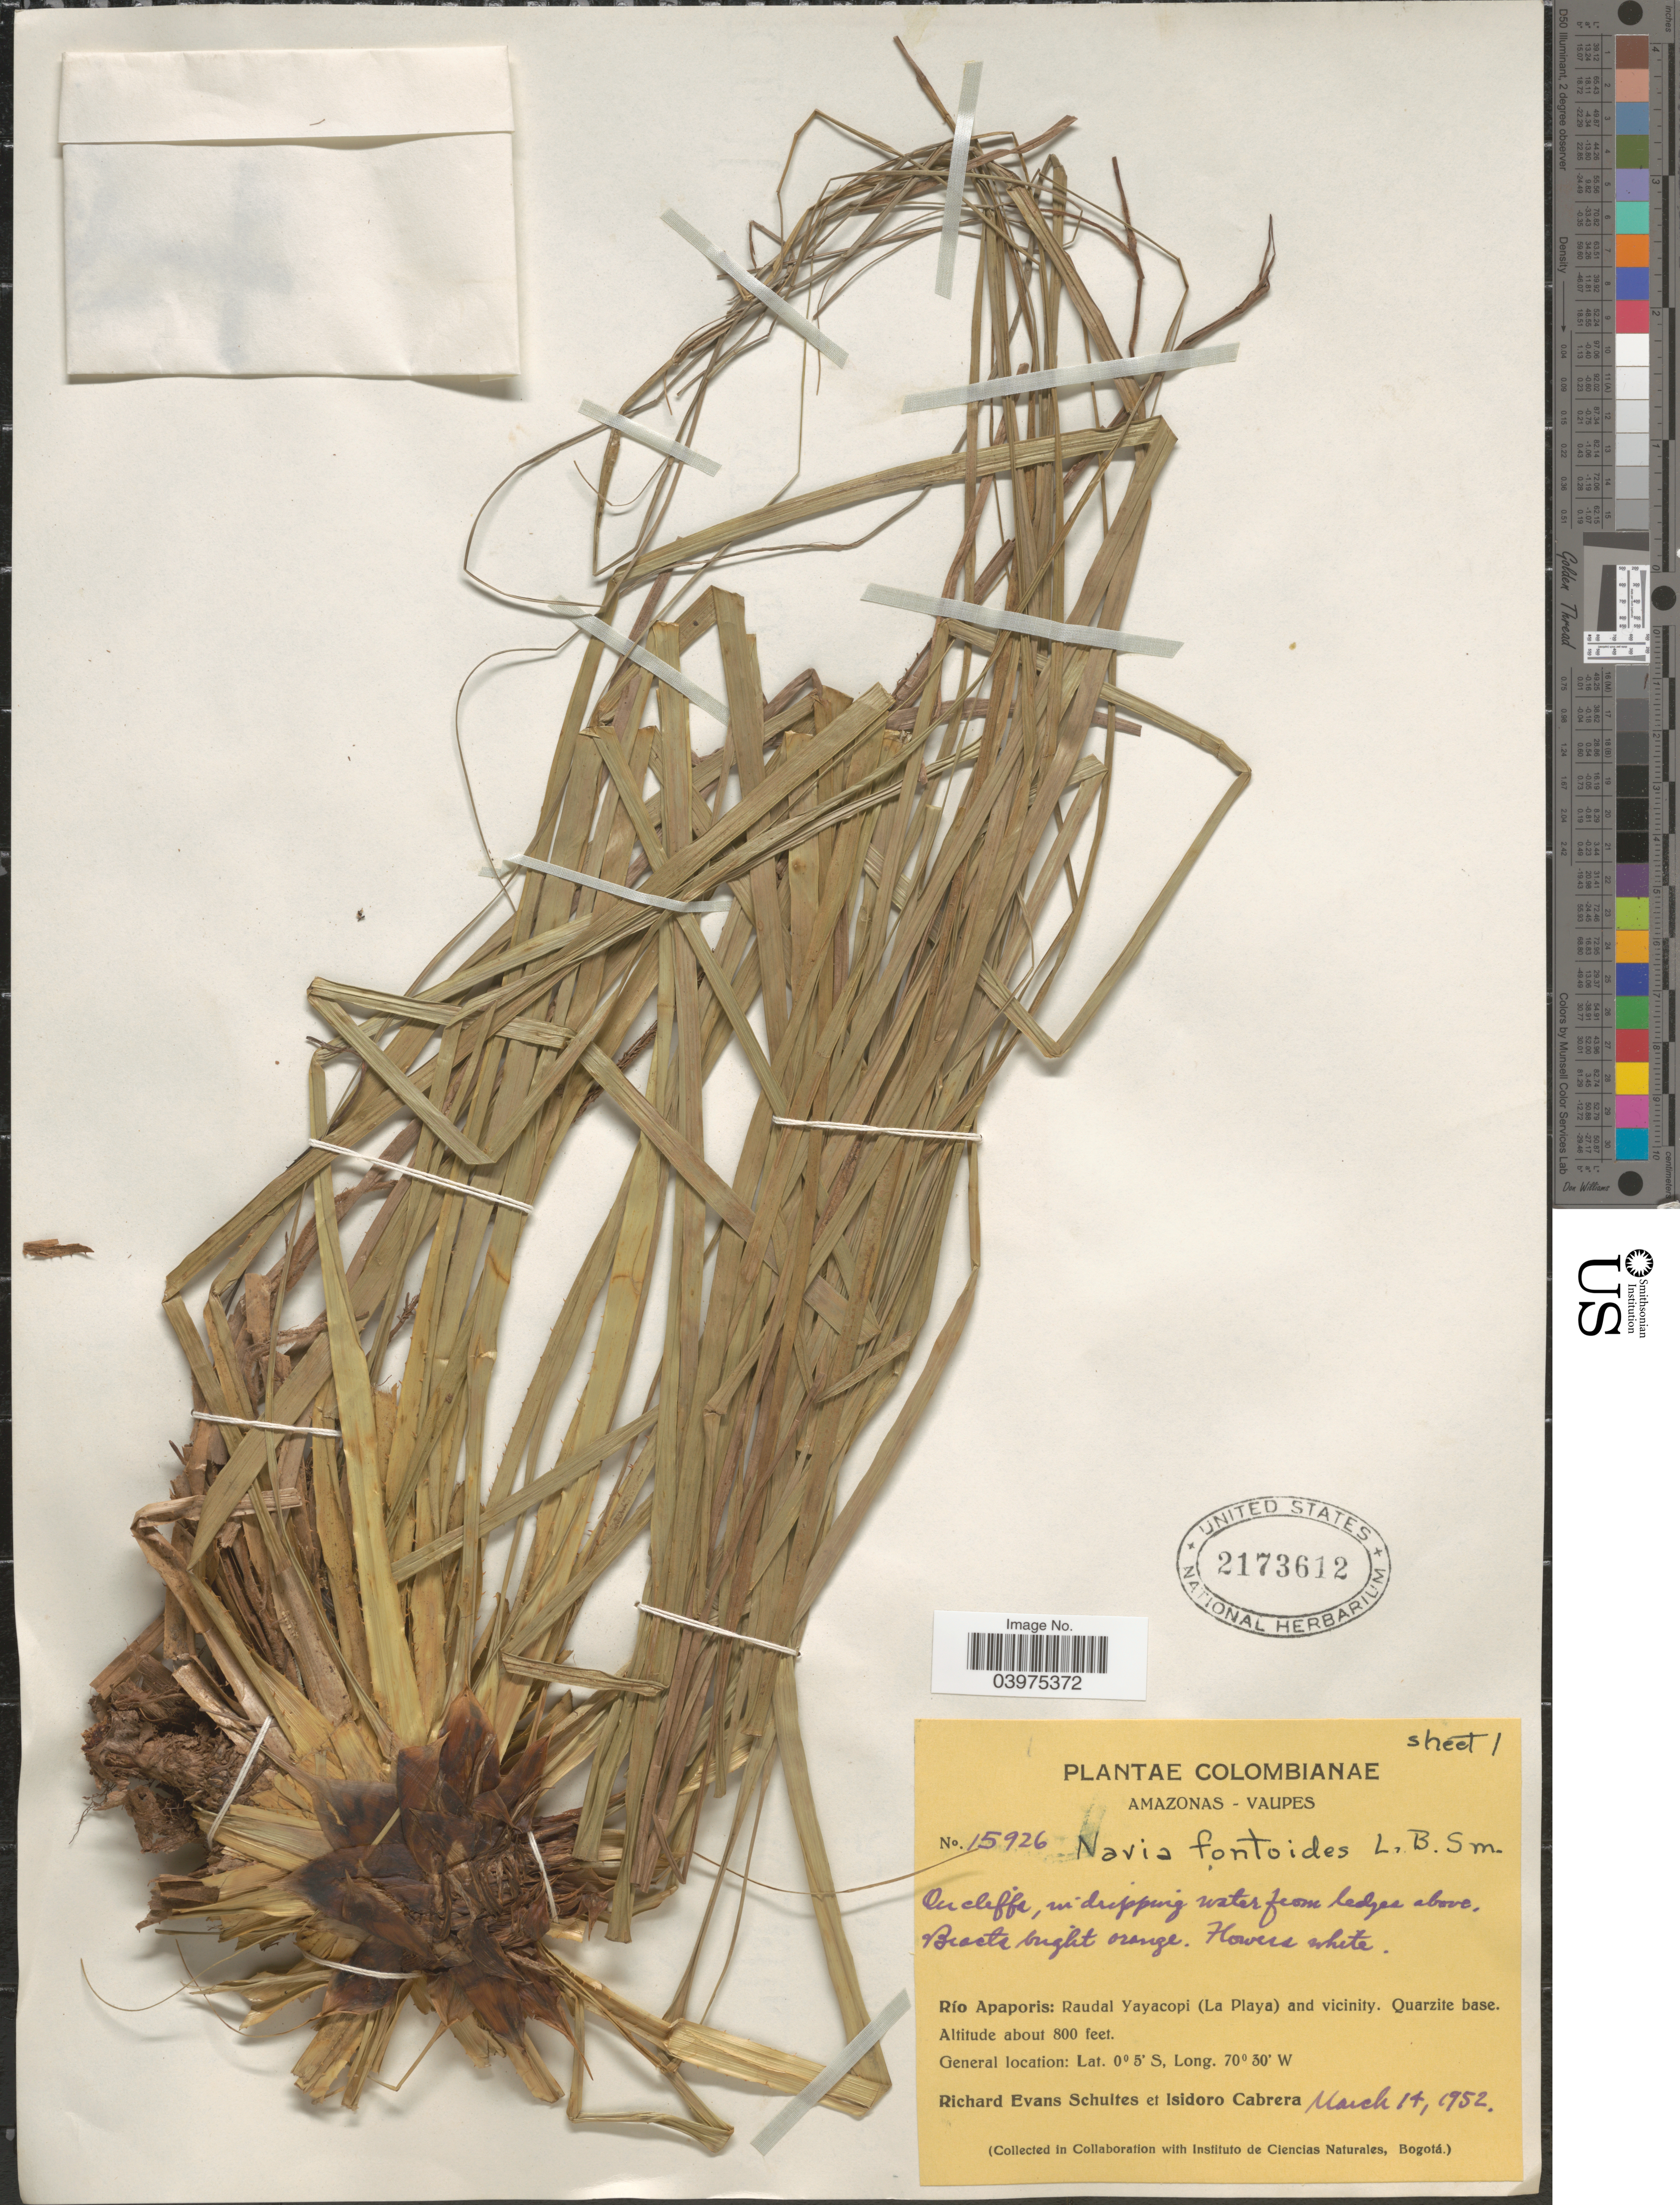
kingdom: Plantae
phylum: Tracheophyta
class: Liliopsida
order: Poales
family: Bromeliaceae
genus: Navia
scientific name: Navia fontoides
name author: L.B. Sm.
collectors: R. E. Schultes & I. Cabrera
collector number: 15926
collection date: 1952-03-14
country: Colombia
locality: Amazonas - Vaupes. Río Apaporis: Raudal Yayacopi (La Playa) and vicinity.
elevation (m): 244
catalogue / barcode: US 2173612